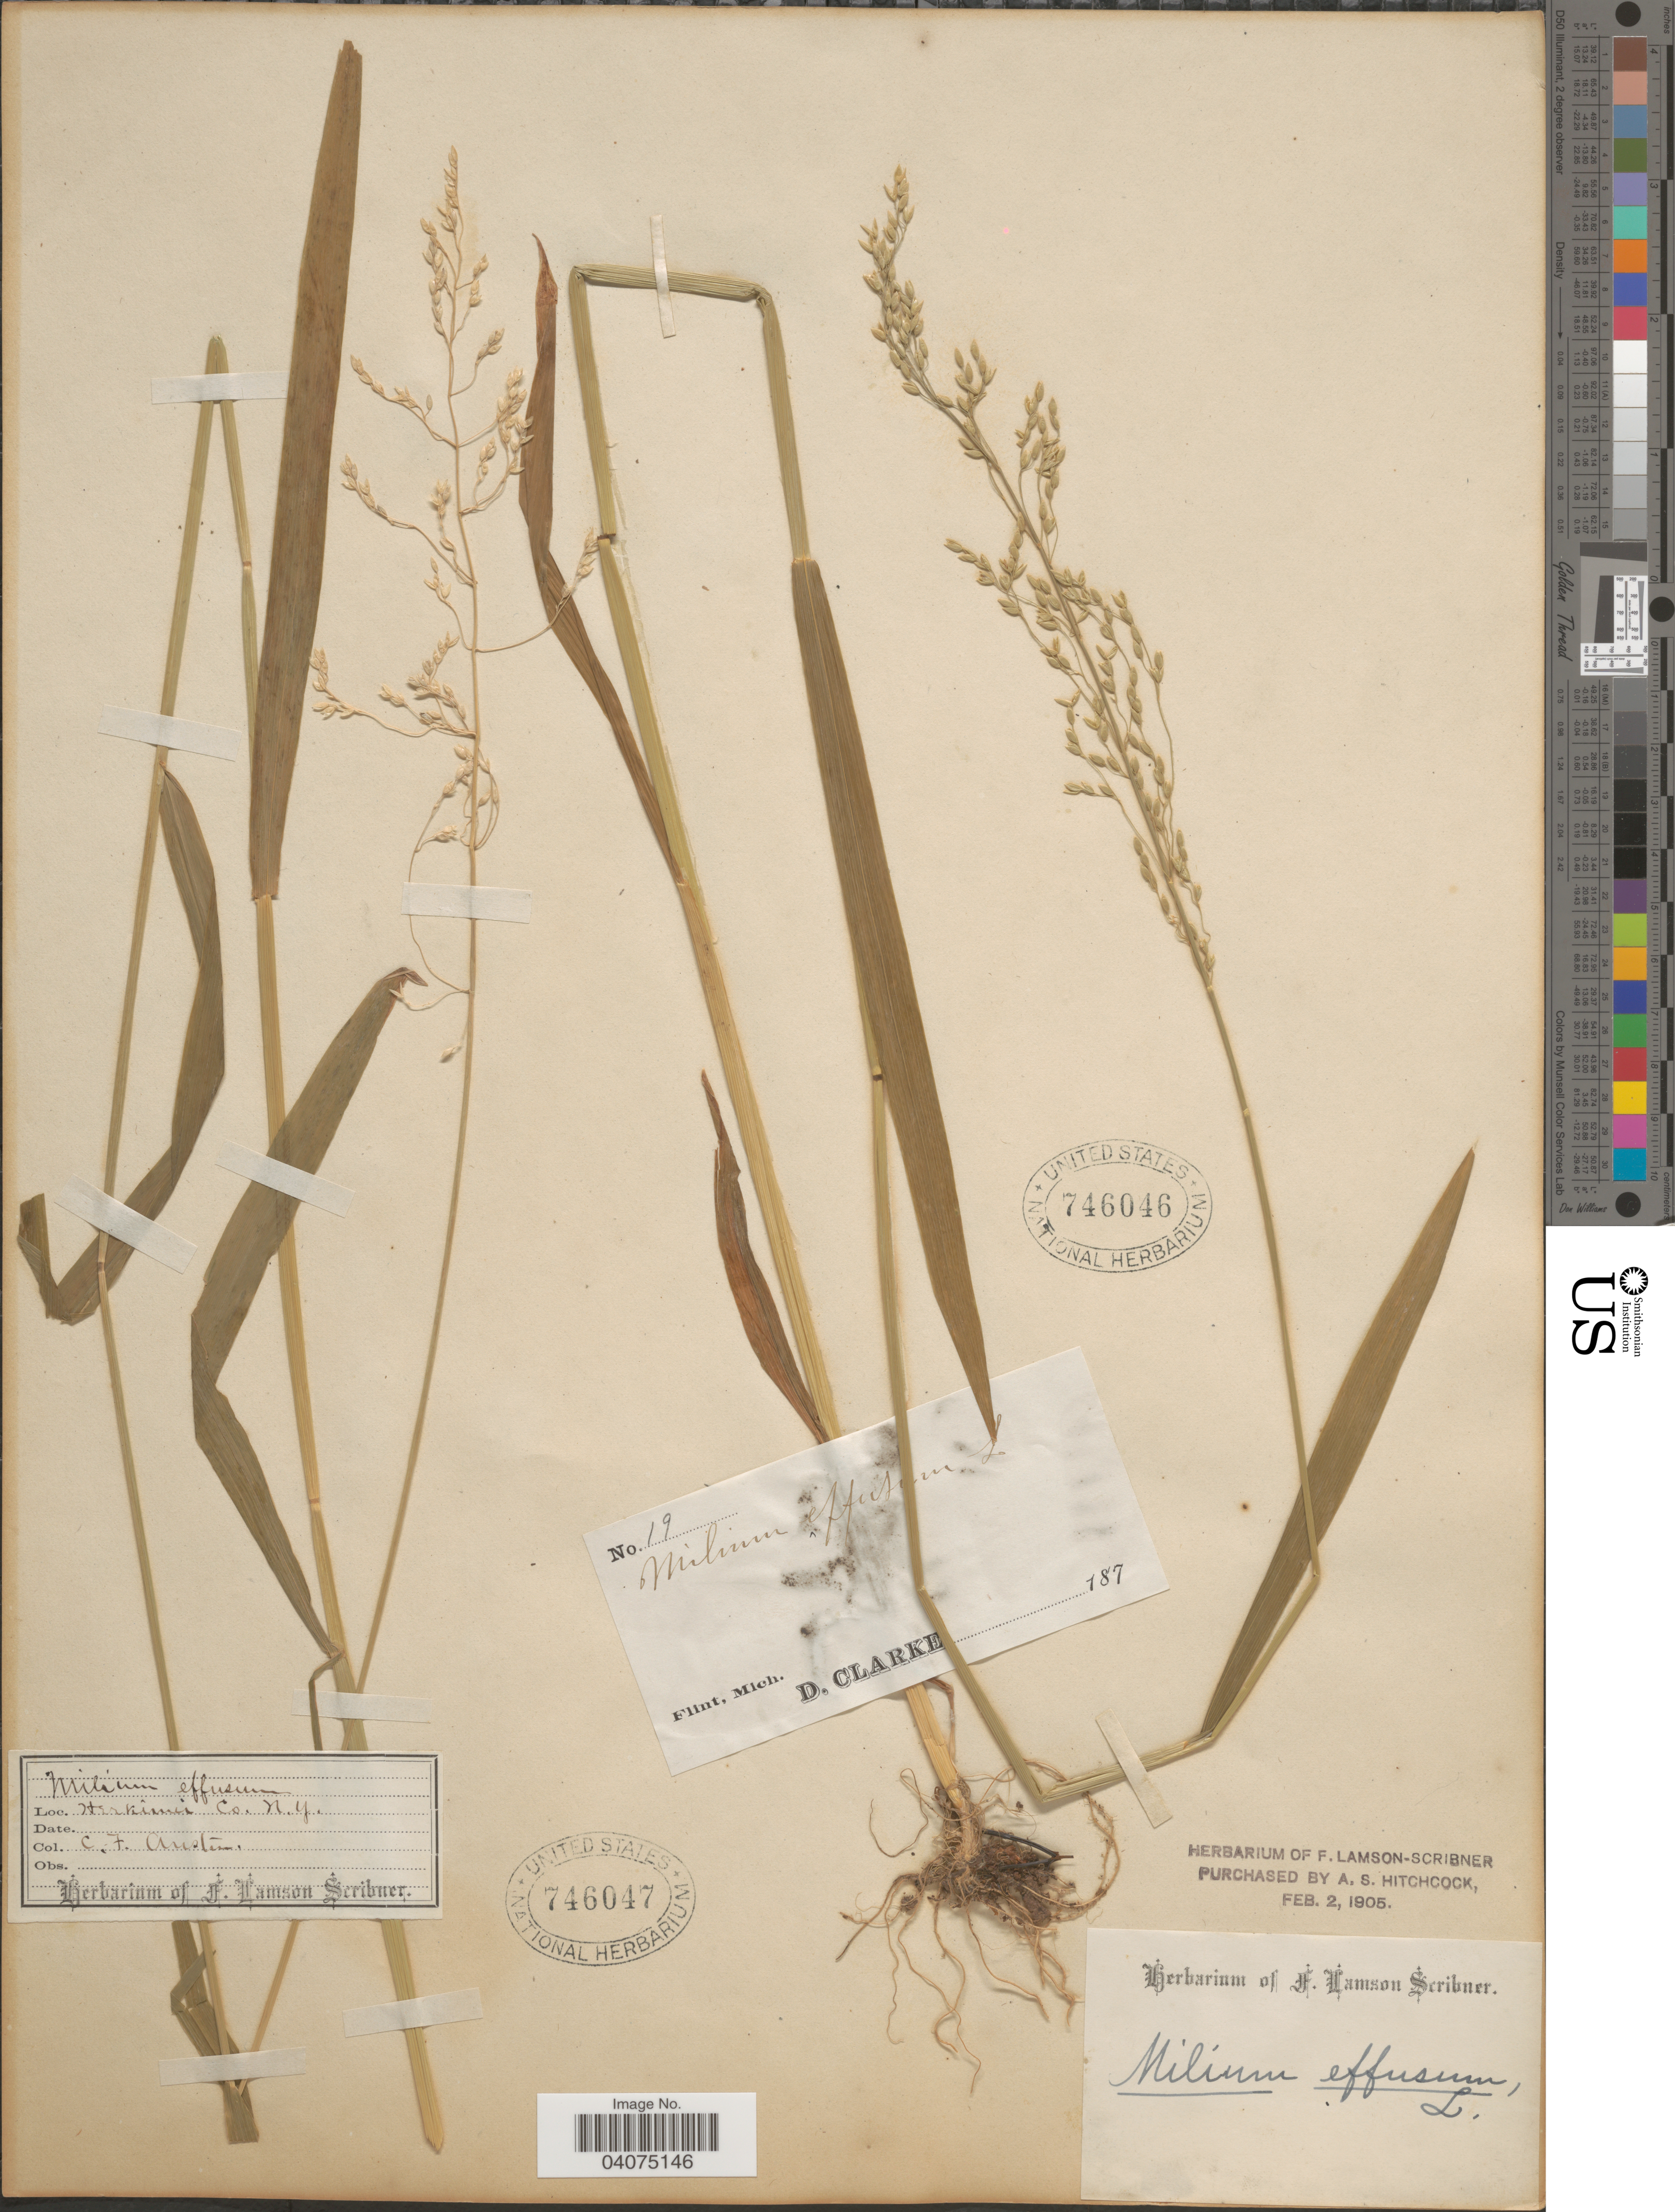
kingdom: Plantae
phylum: Tracheophyta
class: Liliopsida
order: Poales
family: Poaceae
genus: Milium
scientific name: Milium effusum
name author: L.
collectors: C. F. Austin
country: United States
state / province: New York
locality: Herkimer Co.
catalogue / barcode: US 746047-2